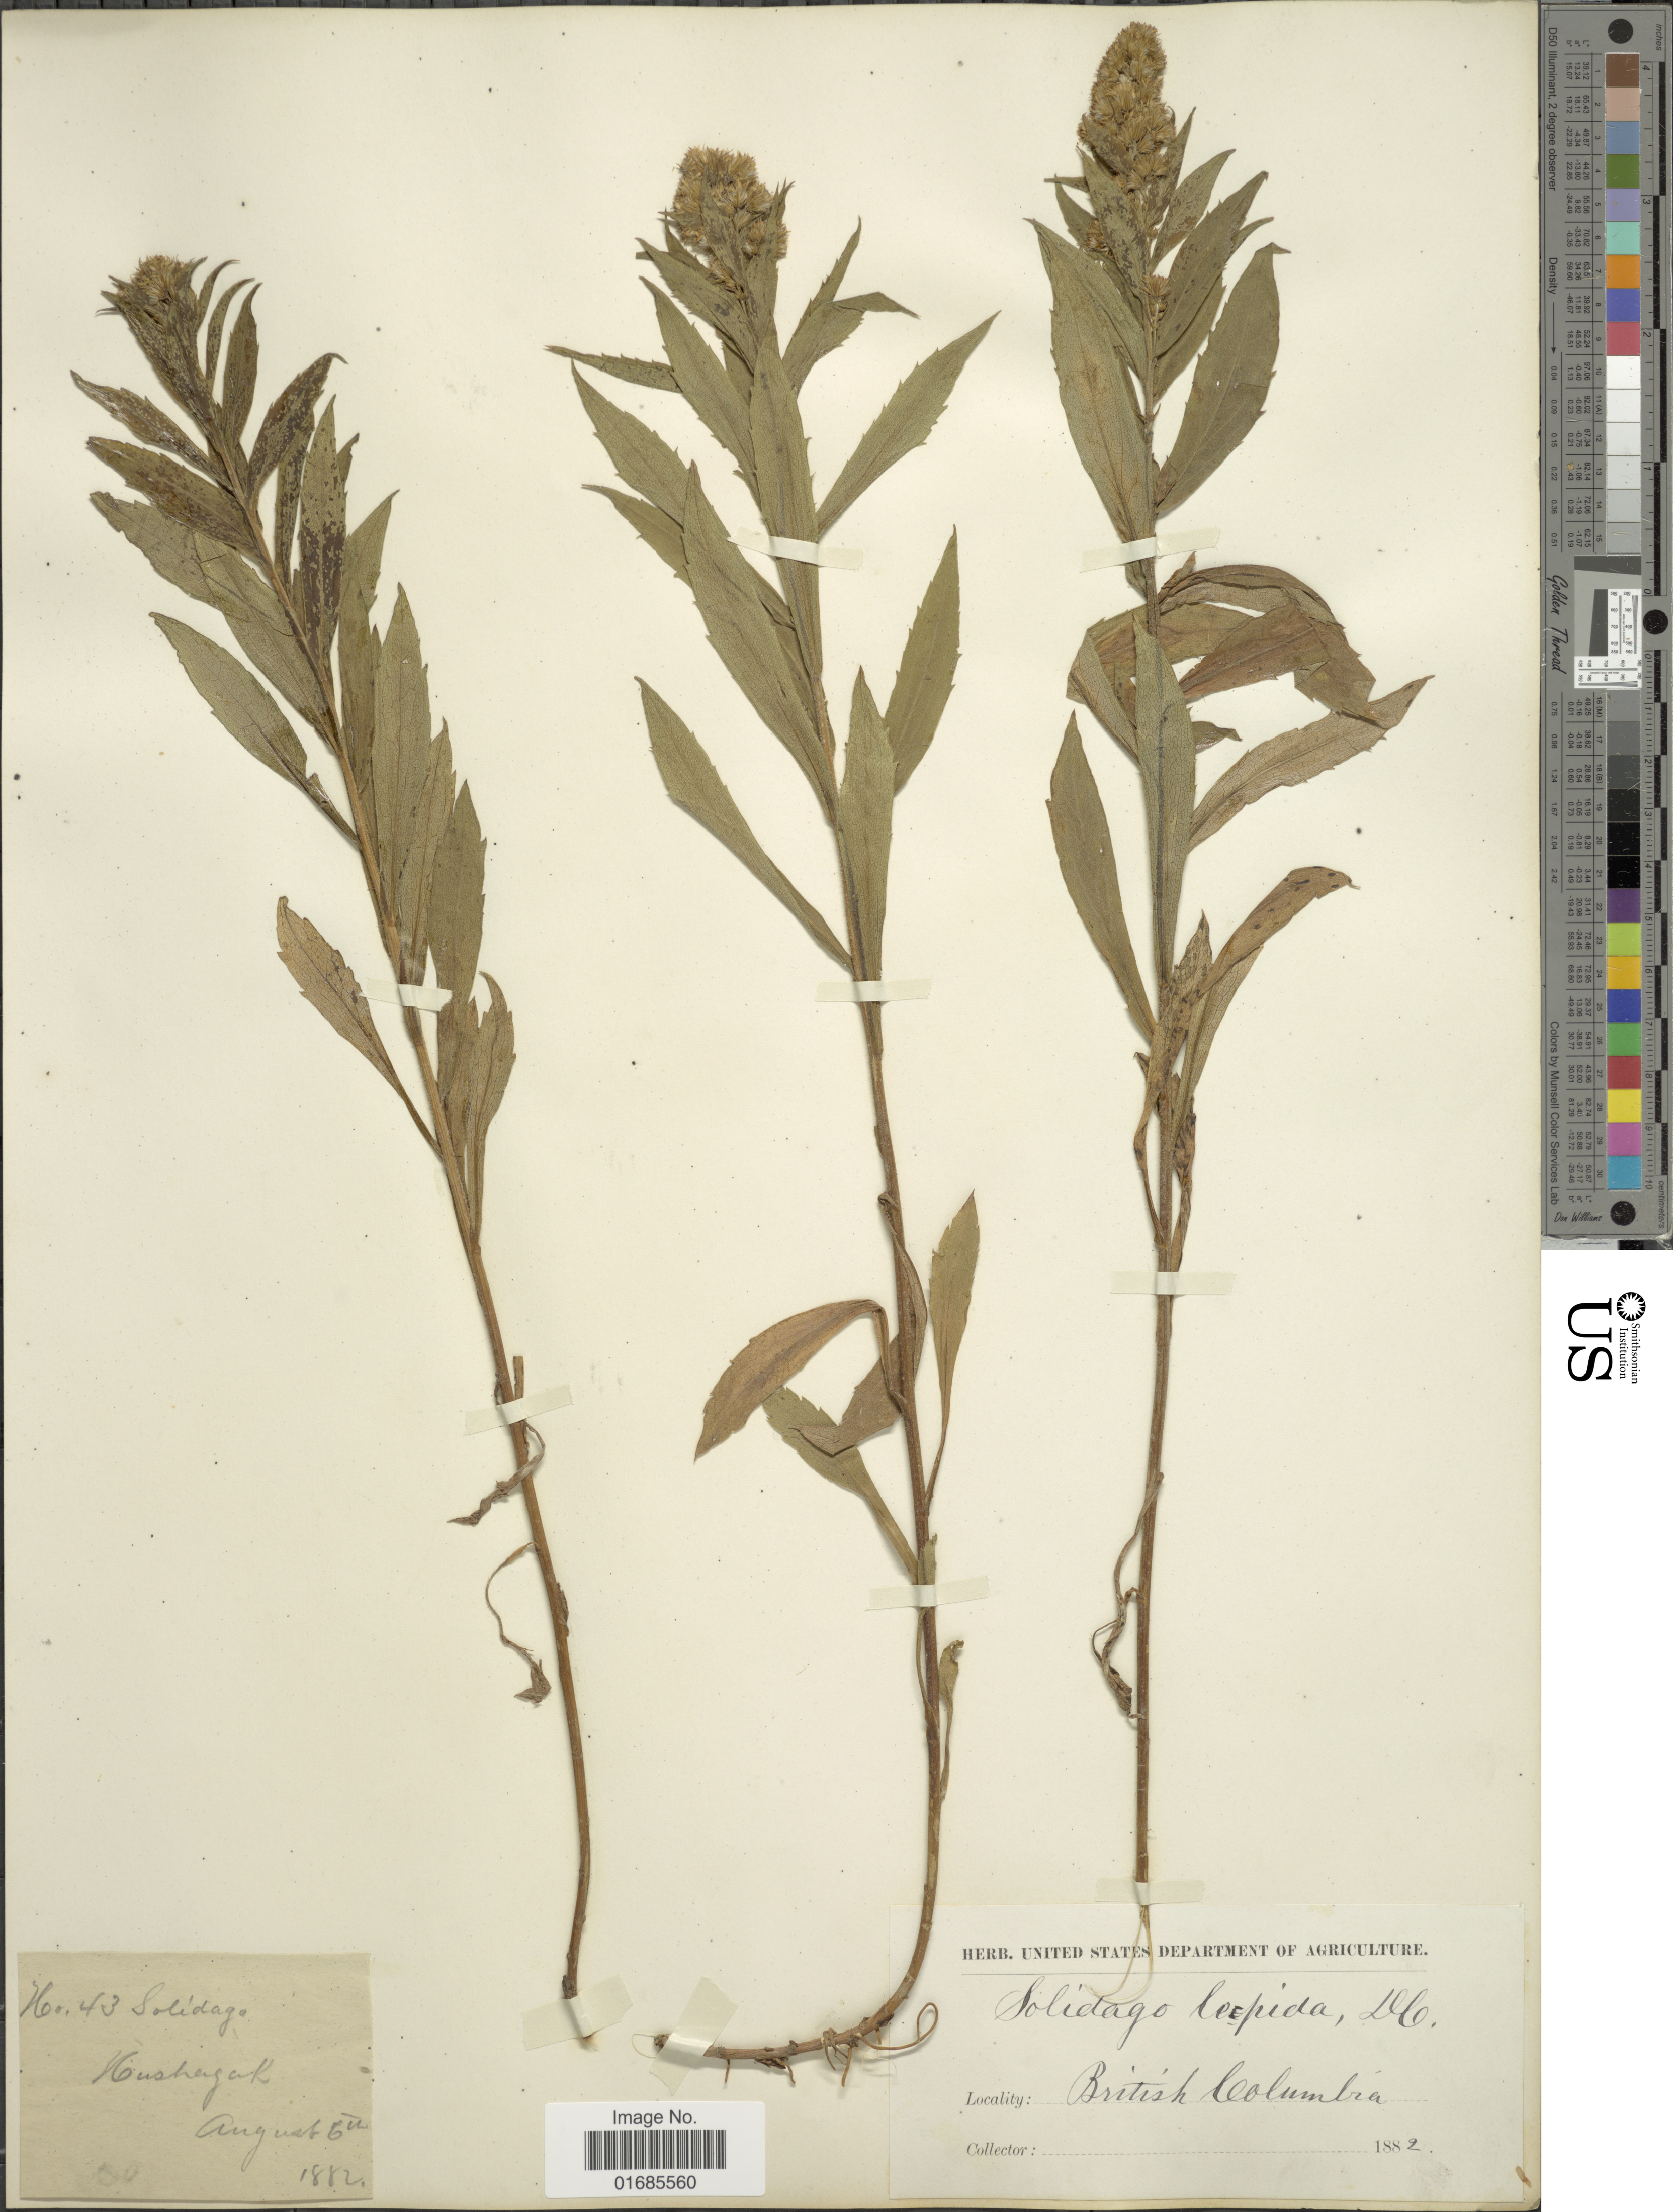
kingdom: Plantae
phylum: Tracheophyta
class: Magnoliopsida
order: Asterales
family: Asteraceae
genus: Solidago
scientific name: Solidago canadensis var. salebrosa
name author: (Piper) M.E. Jones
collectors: United States Department of Agriculture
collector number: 43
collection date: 1882-08-06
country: United States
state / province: Alaska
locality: Nushagak